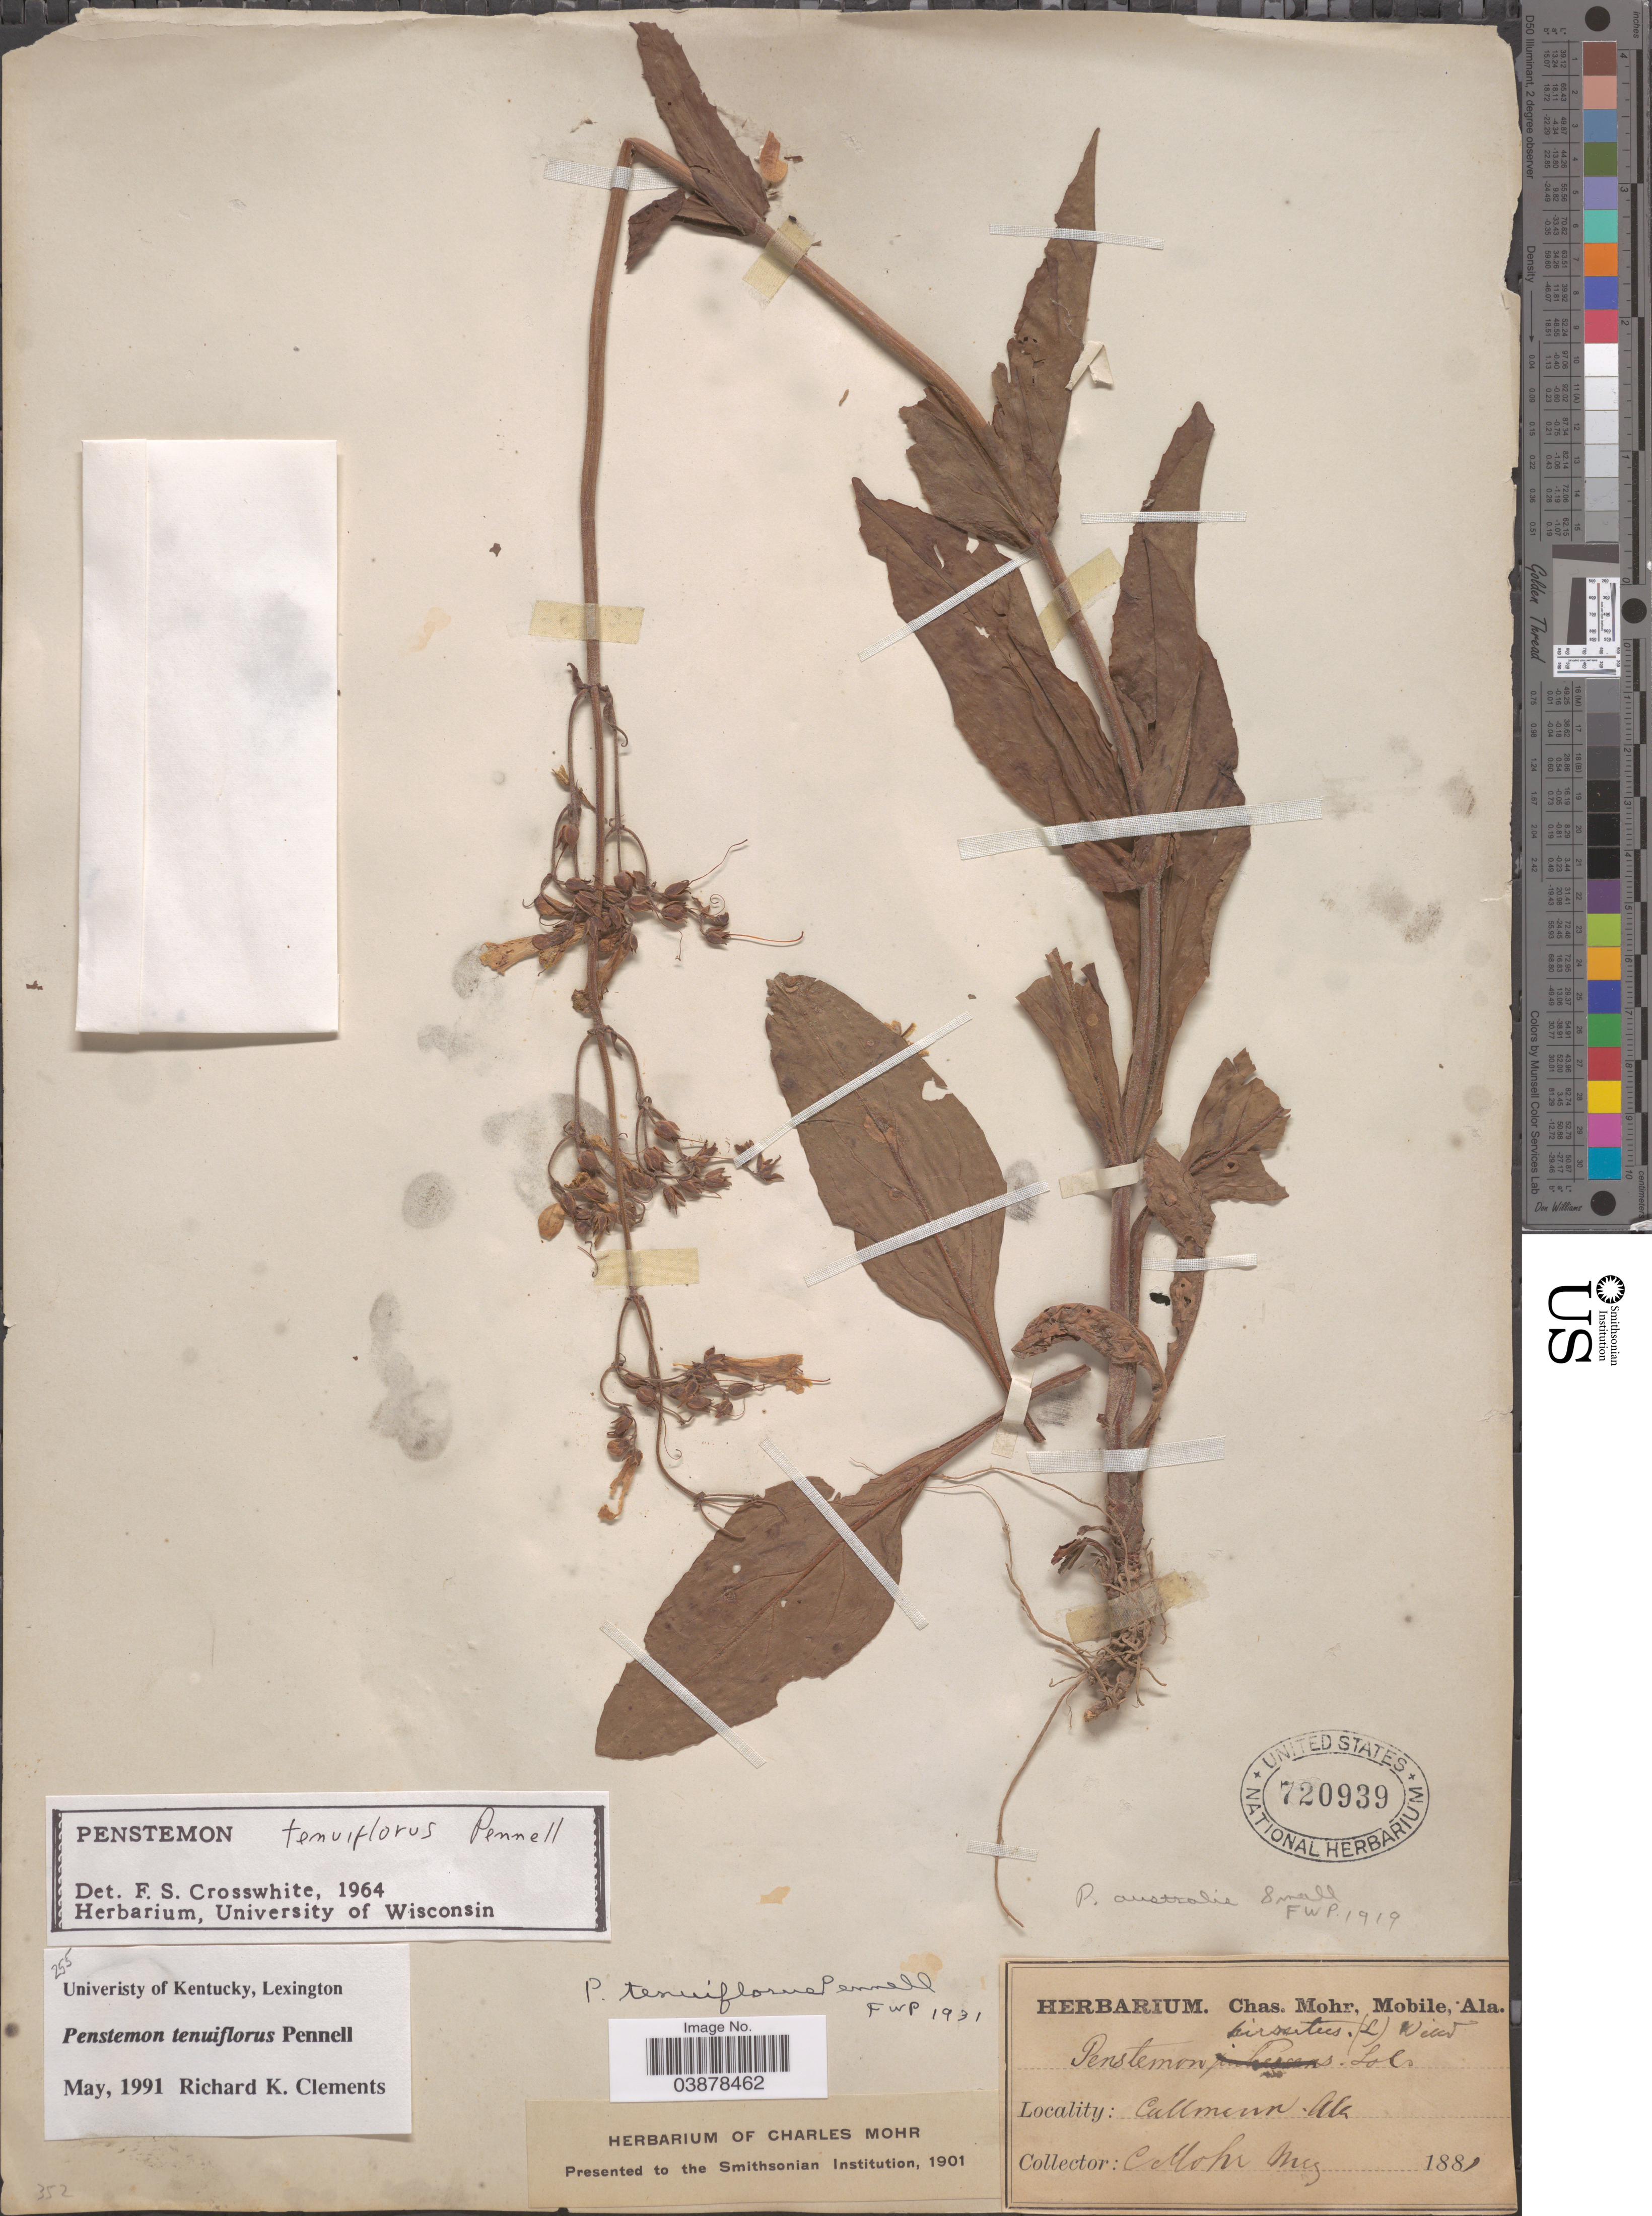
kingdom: Plantae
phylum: Tracheophyta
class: Magnoliopsida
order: Lamiales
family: Plantaginaceae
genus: Penstemon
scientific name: Penstemon tenuiflorus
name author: Pennell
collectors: Mohr, C. T. (herbarium)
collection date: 1881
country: United States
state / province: Alabama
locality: Cullmenn.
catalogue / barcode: US 720939